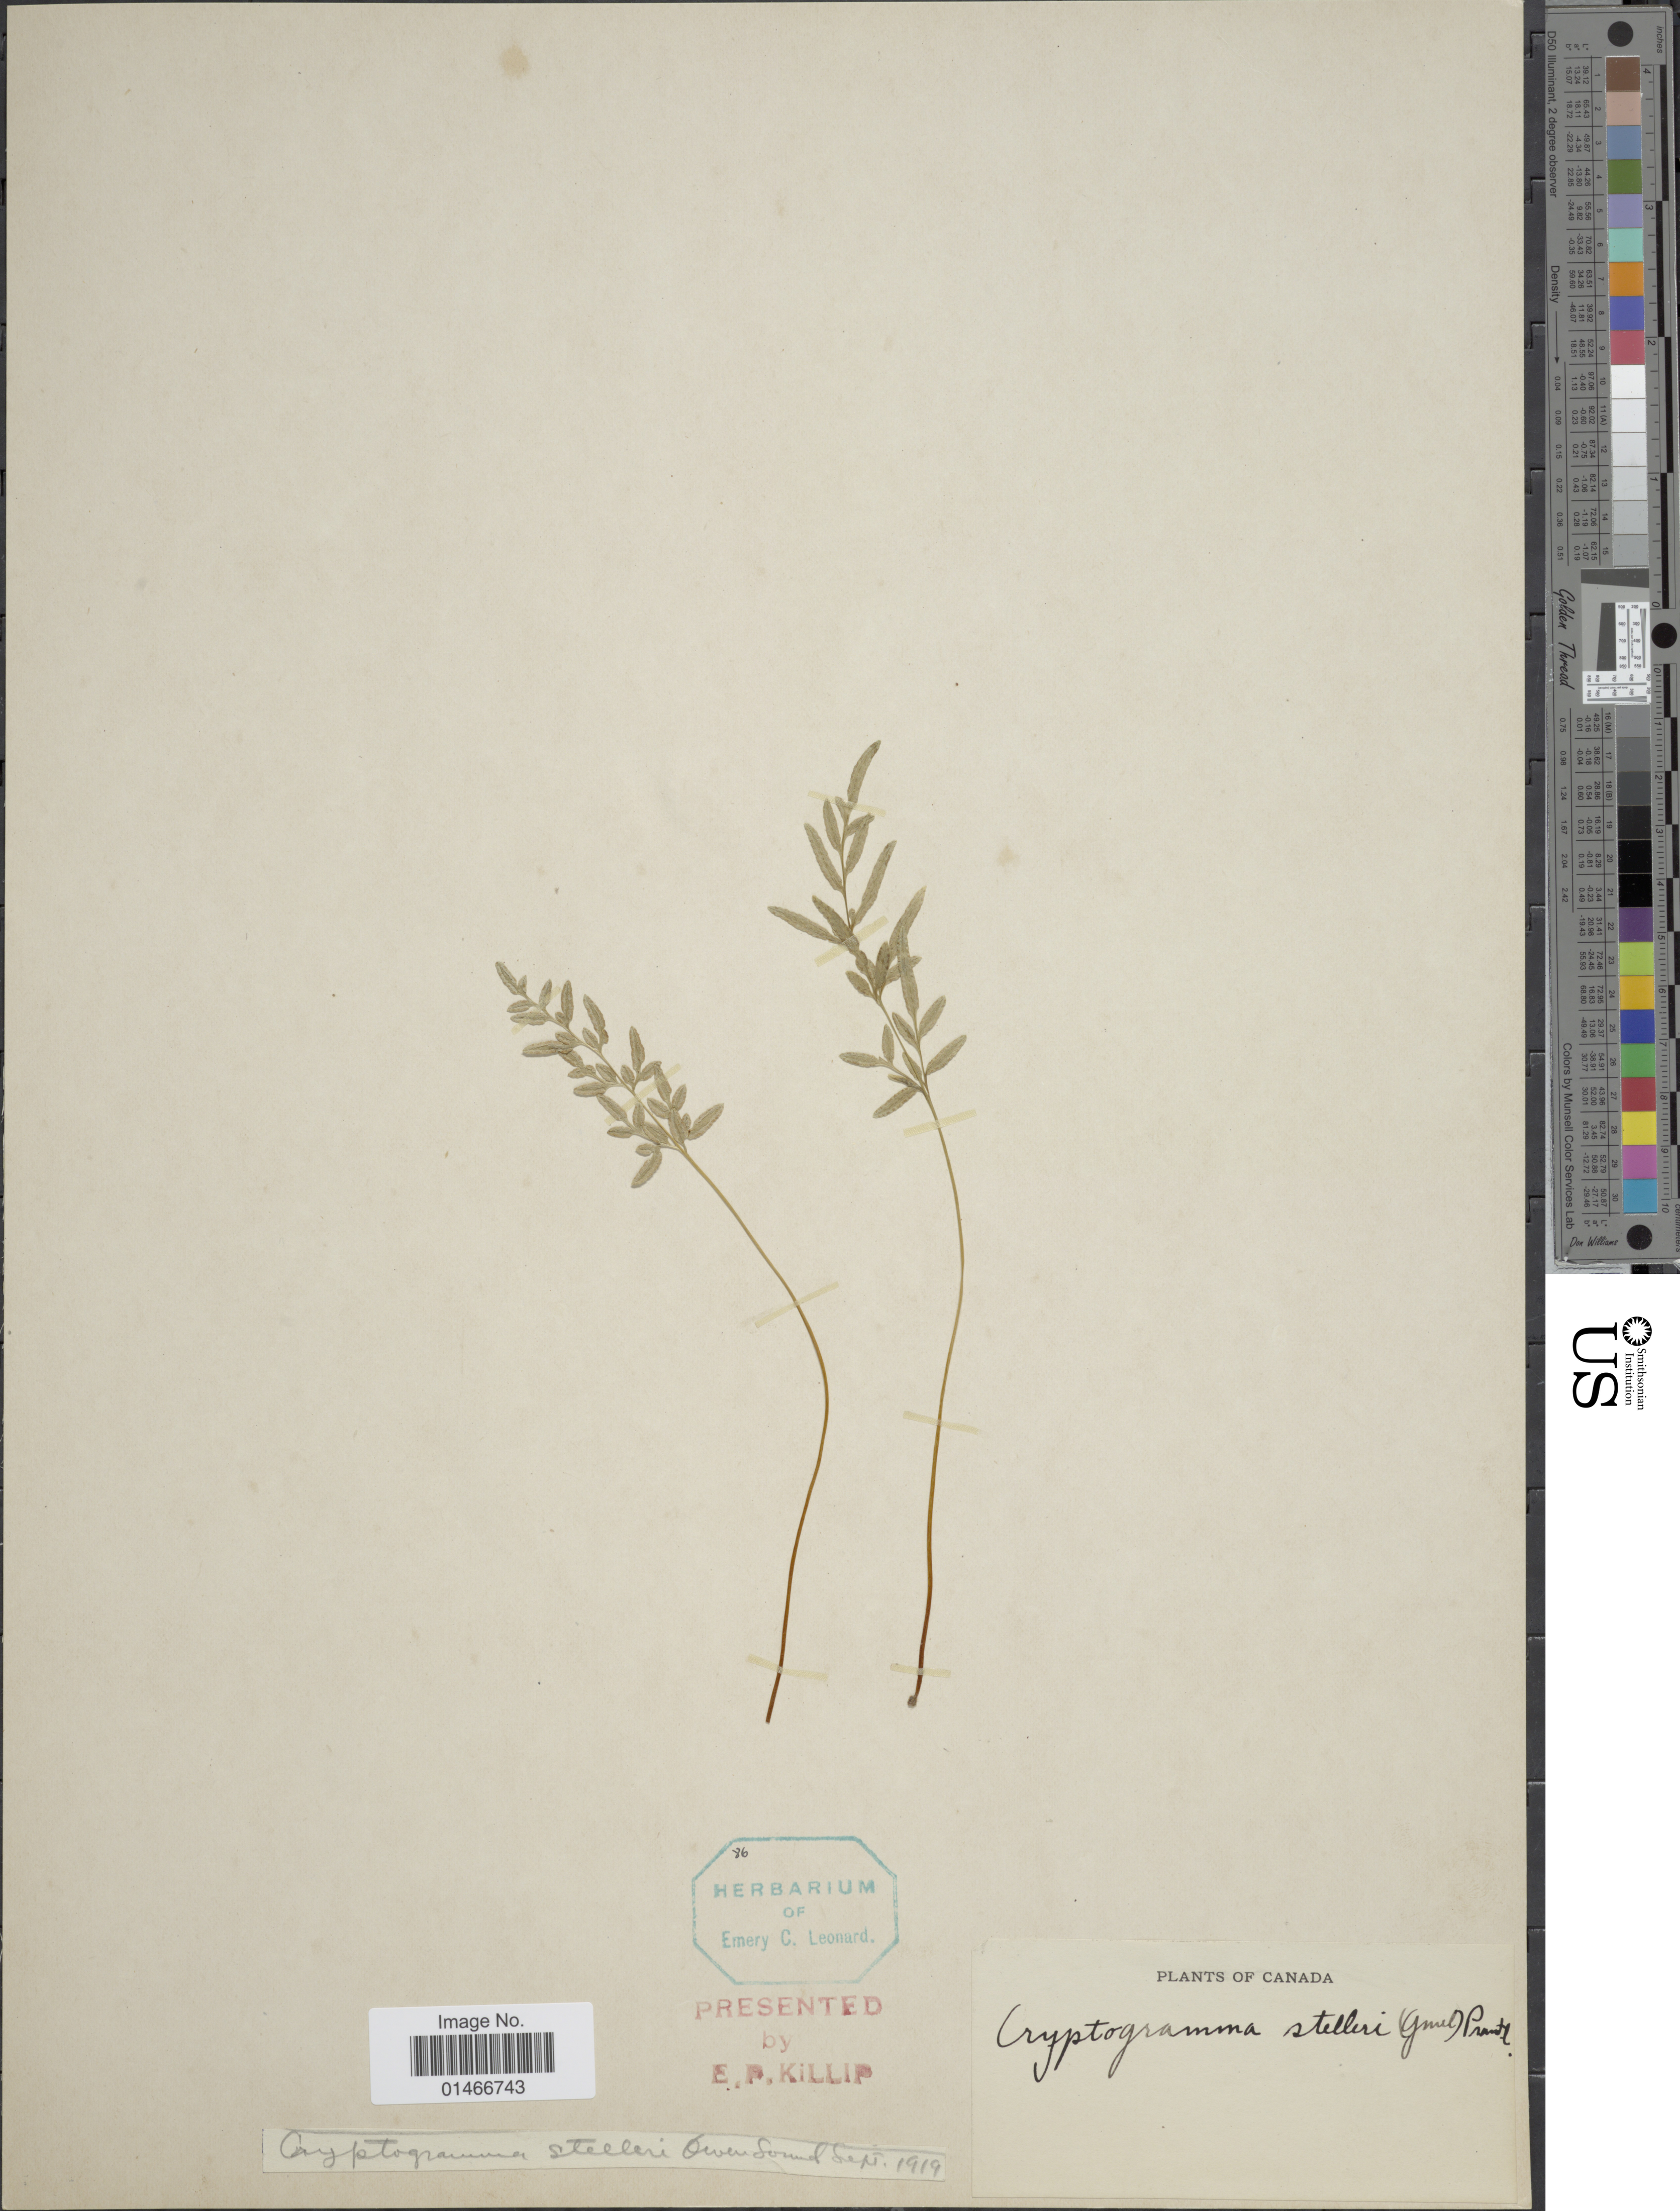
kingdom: Plantae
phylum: Tracheophyta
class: Polypodiopsida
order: Polypodiales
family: Pteridaceae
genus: Cryptogramma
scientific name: Cryptogramma stelleri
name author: (S.G. Gmel.) Prantl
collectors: E. P. Killip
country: Canada